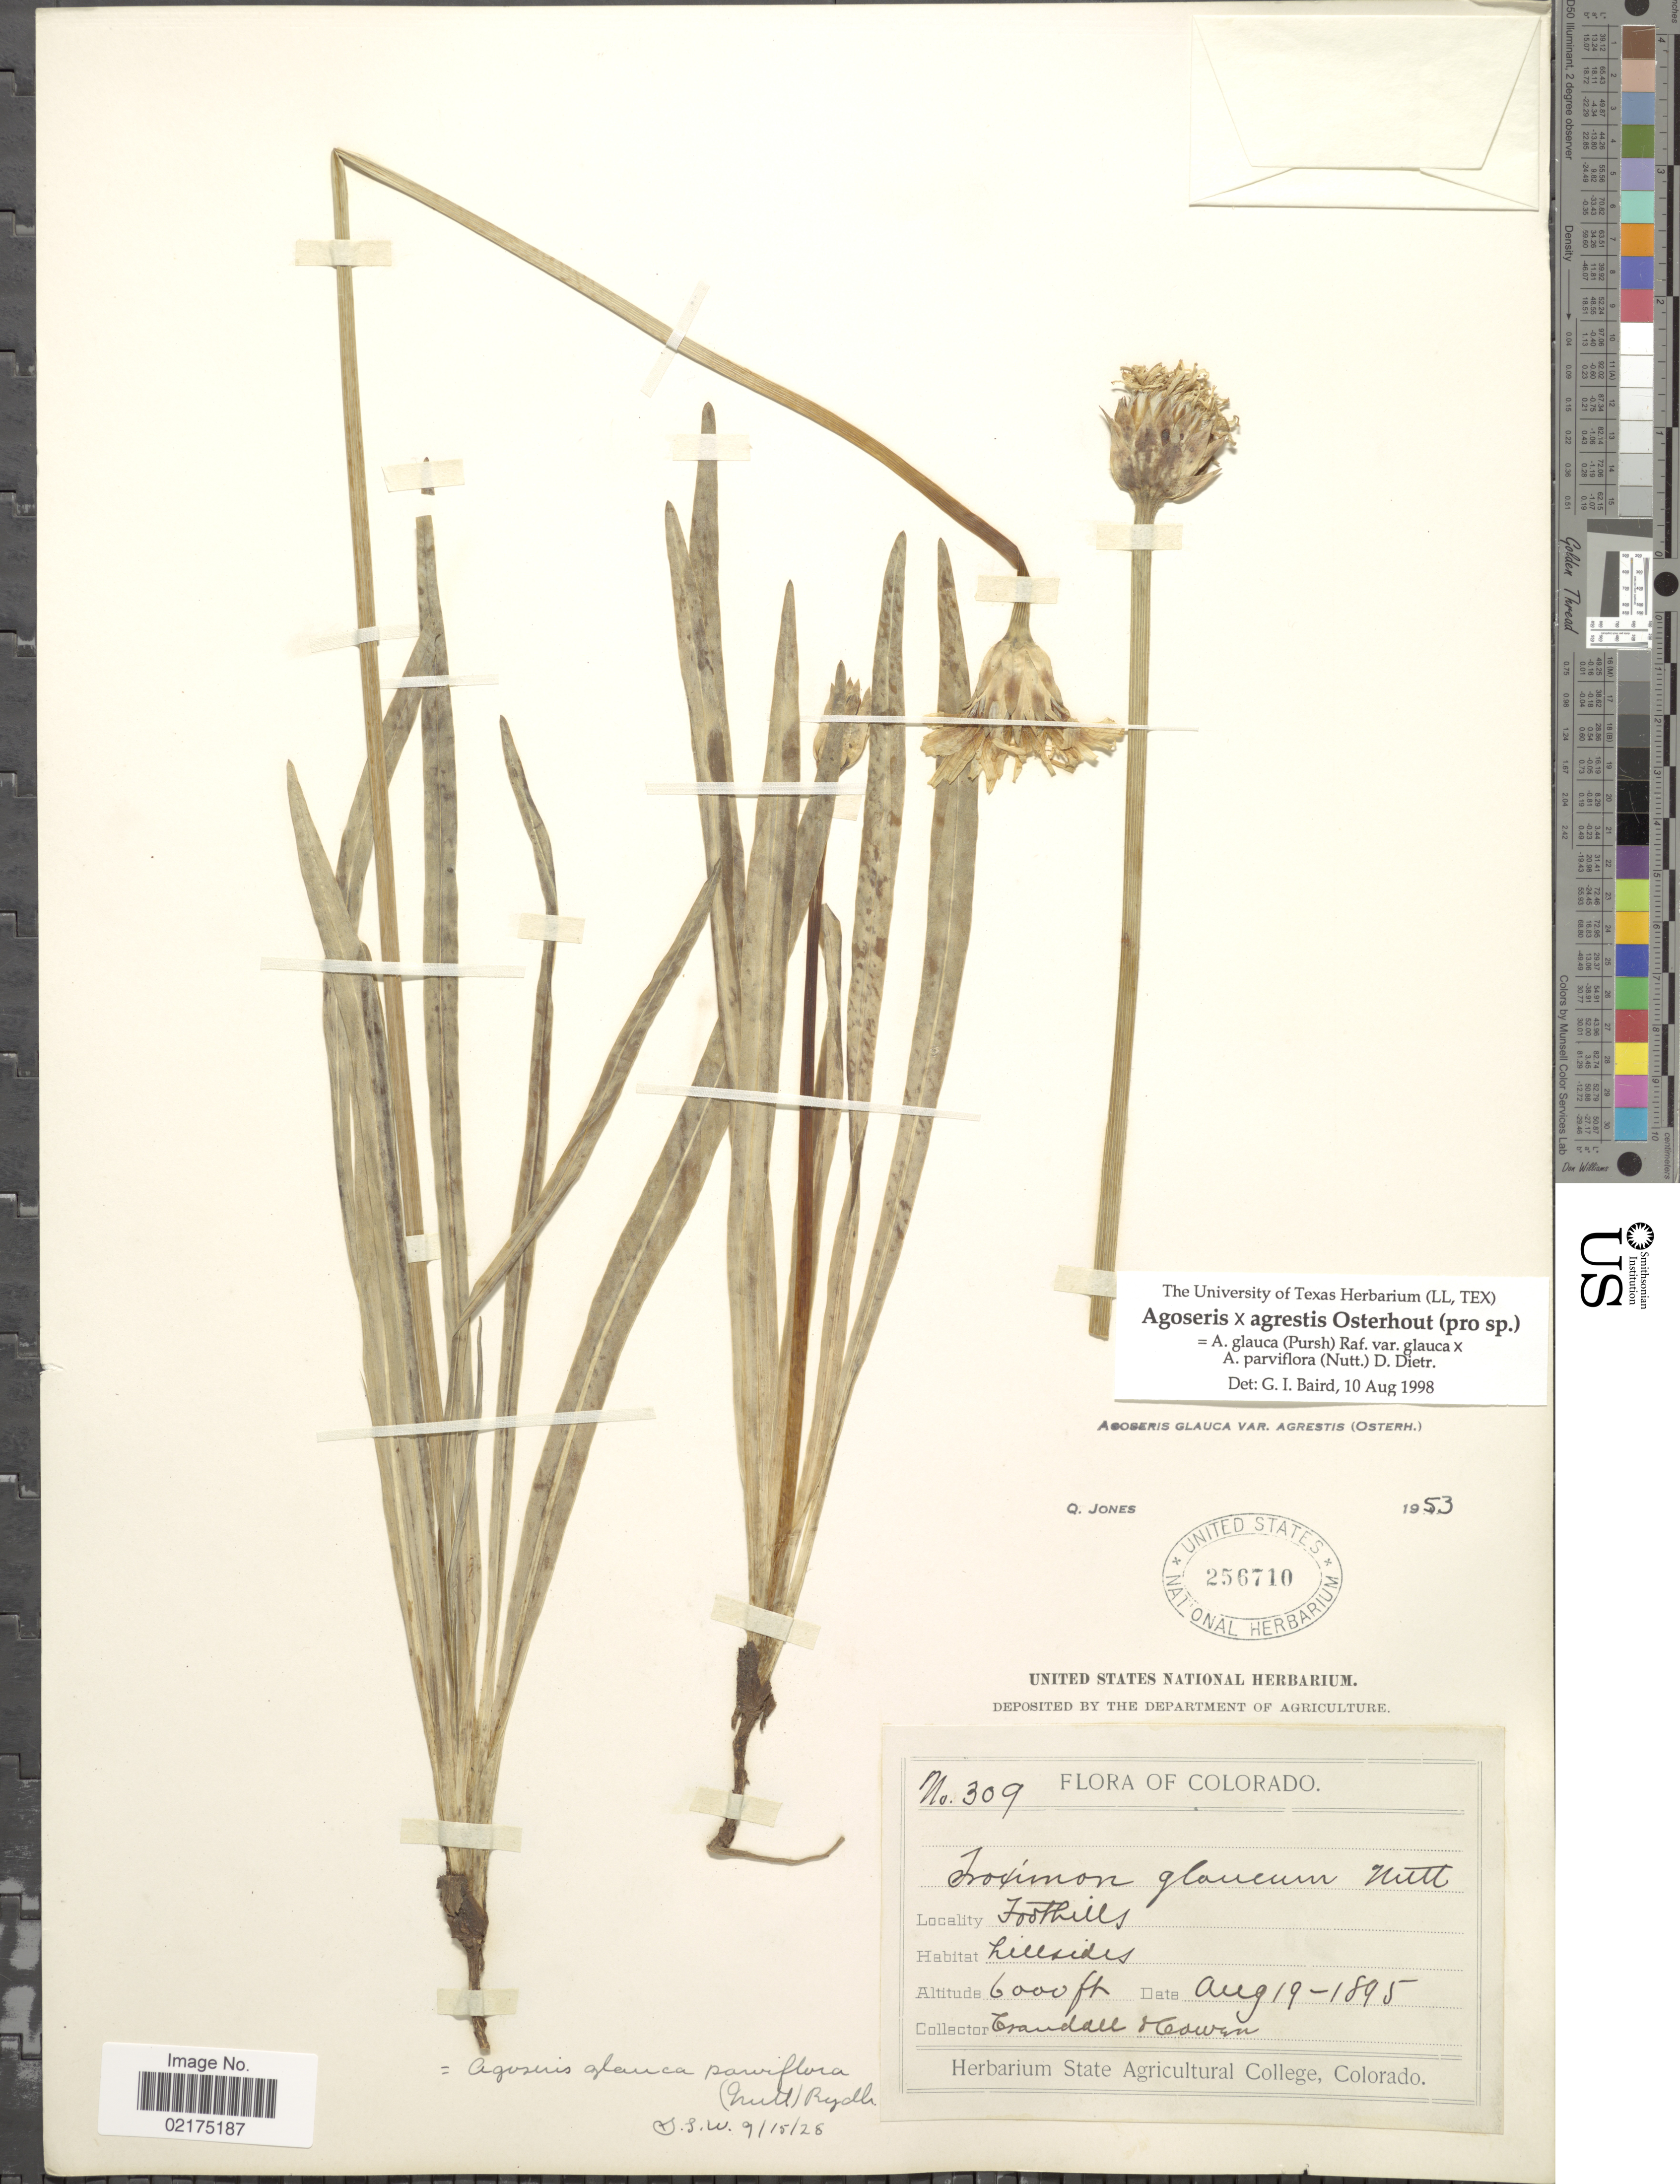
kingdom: Plantae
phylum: Tracheophyta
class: Magnoliopsida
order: Asterales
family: Asteraceae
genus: Agoseris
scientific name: Agoseris agrestis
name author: Osterh.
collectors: C. Heswen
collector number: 309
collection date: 1895-08-19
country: United States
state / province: Colorado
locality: Foothills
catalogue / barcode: US 256710